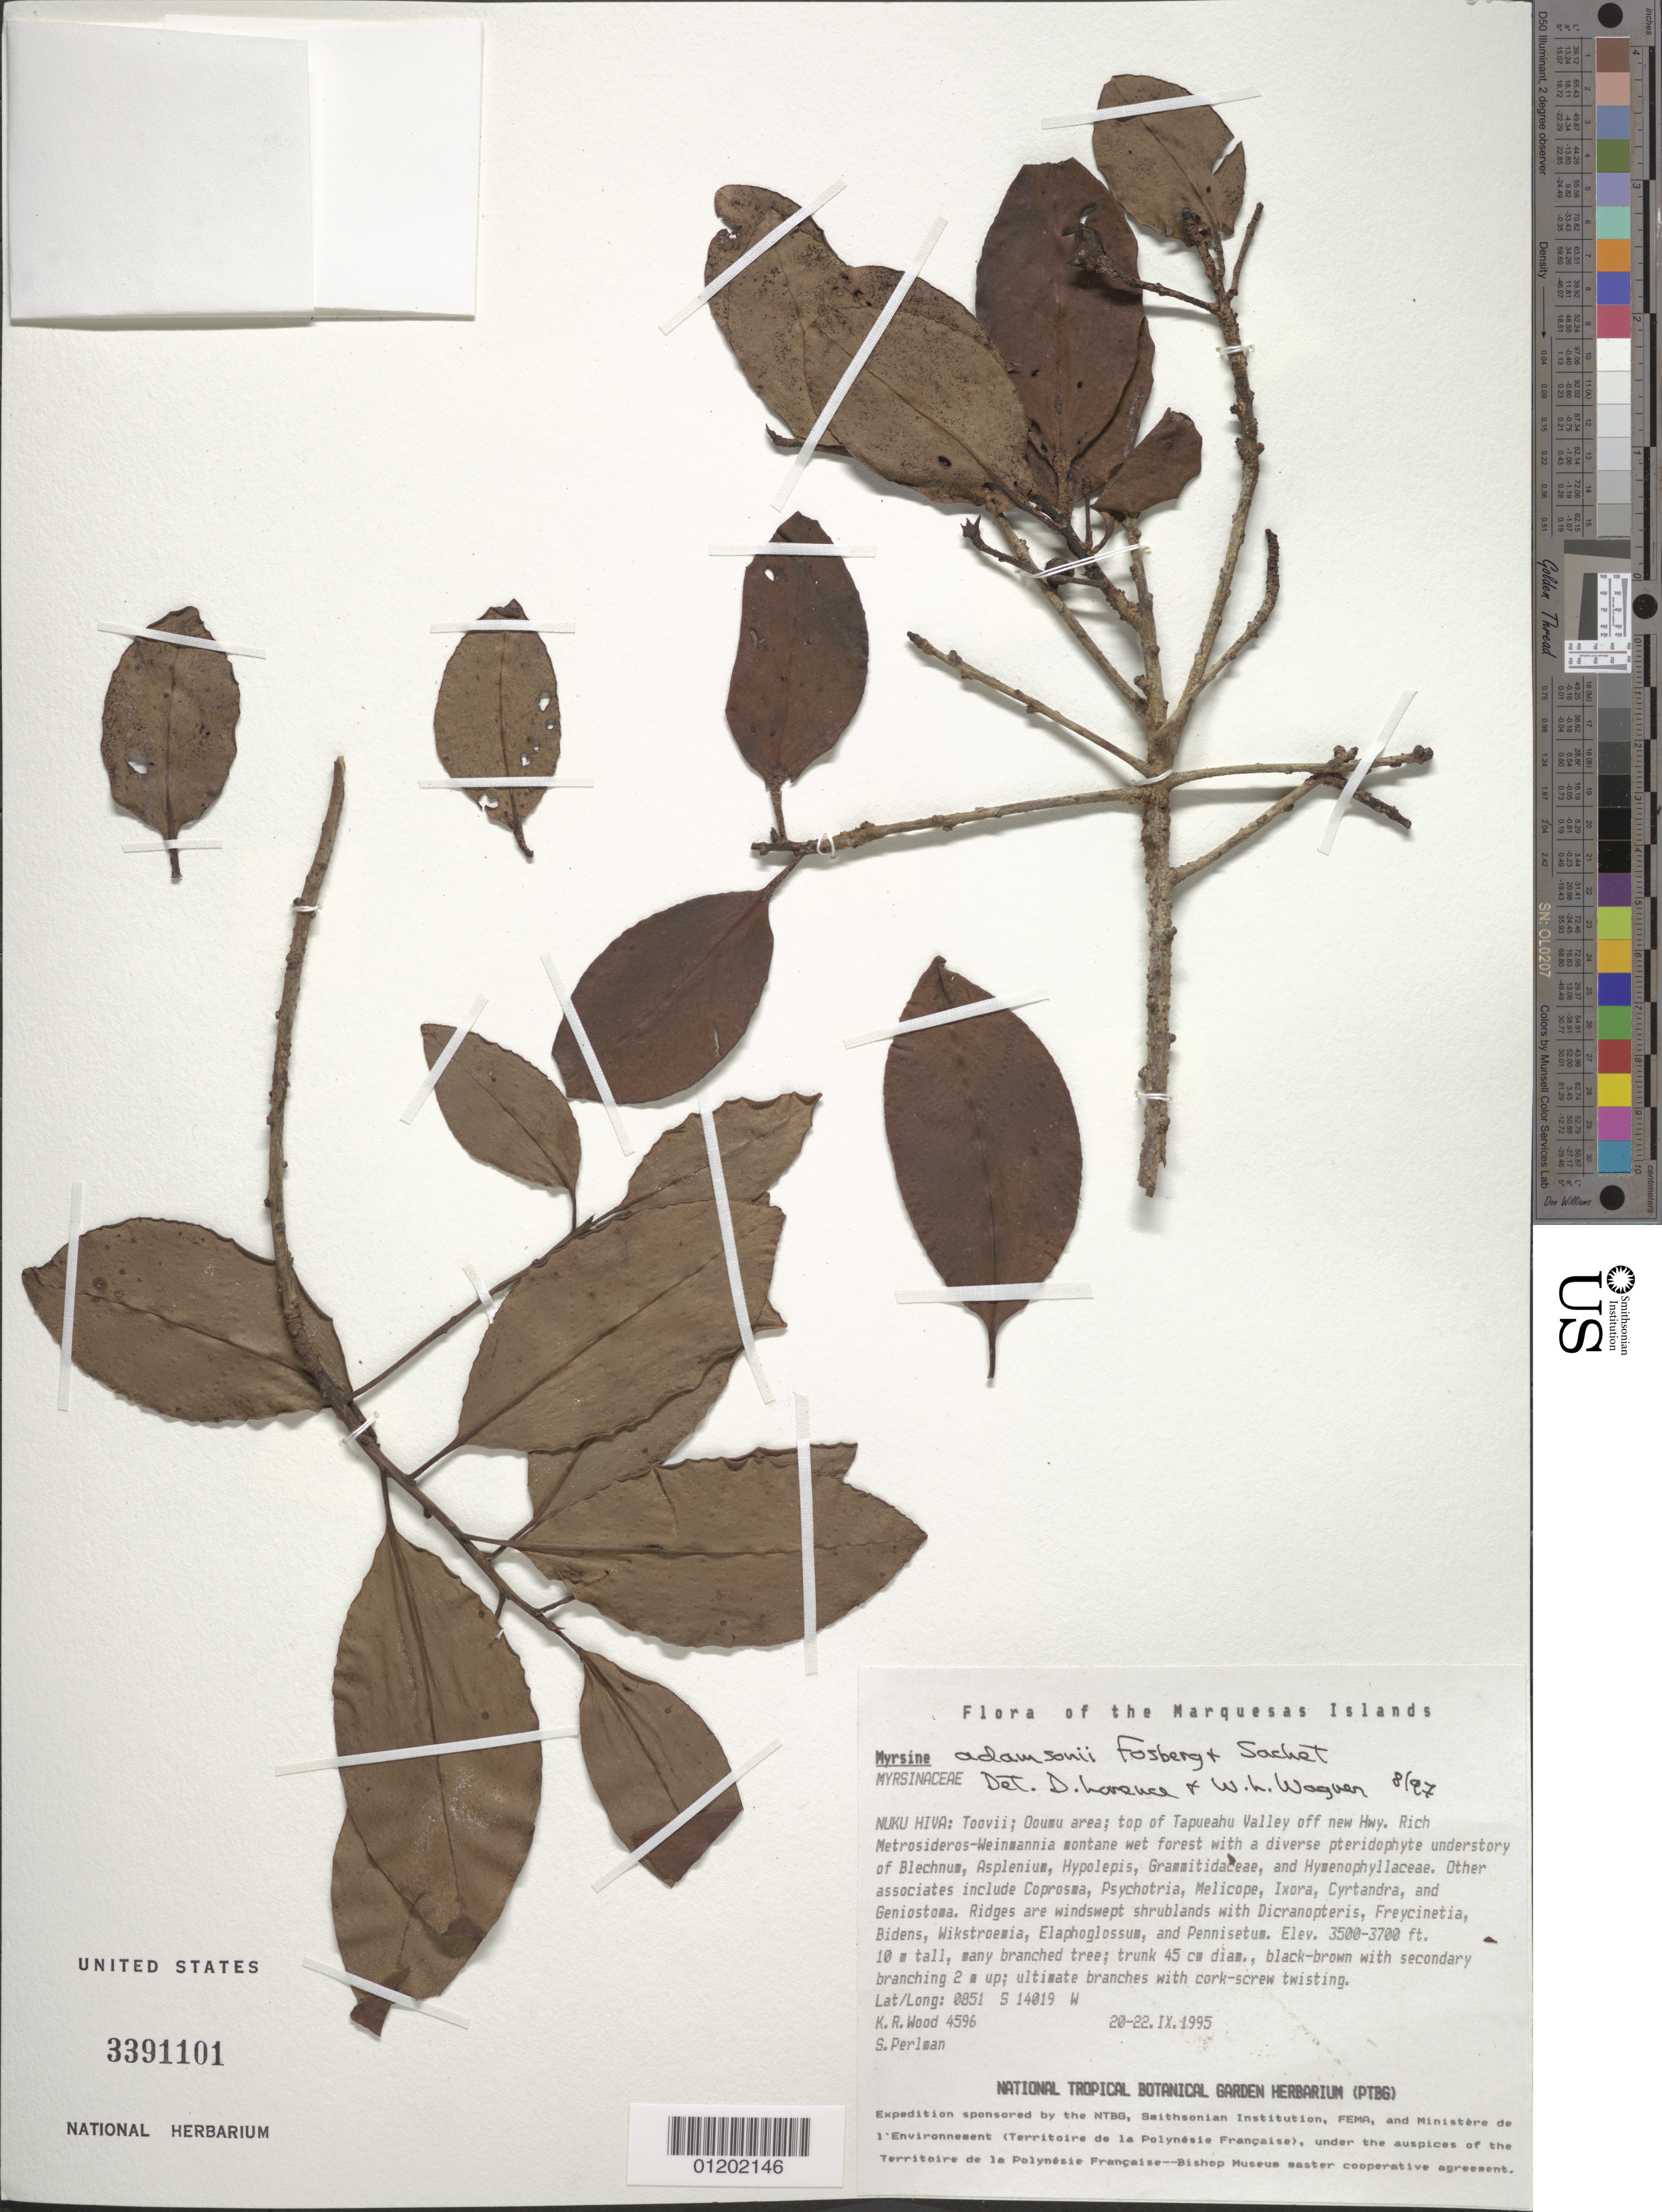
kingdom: Plantae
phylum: Tracheophyta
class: Magnoliopsida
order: Ericales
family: Primulaceae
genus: Myrsine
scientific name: Myrsine adamsonii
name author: Fosberg & Sachet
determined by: Wagner, W. L., (BOT), Smithsonian Institution - National Museum of Natural History (UNITED STATES)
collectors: K. R. Wood & S. P. Perlman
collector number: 4596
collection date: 1995-09-20/1995-09-22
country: French Polynesia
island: Nuku Hiva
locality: Toovii, Ooumu area, top of Tapueahu Valley off new hwy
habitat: Rich Metrosideros - Weinmannia montane wet forests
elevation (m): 1067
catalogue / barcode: US 3391101